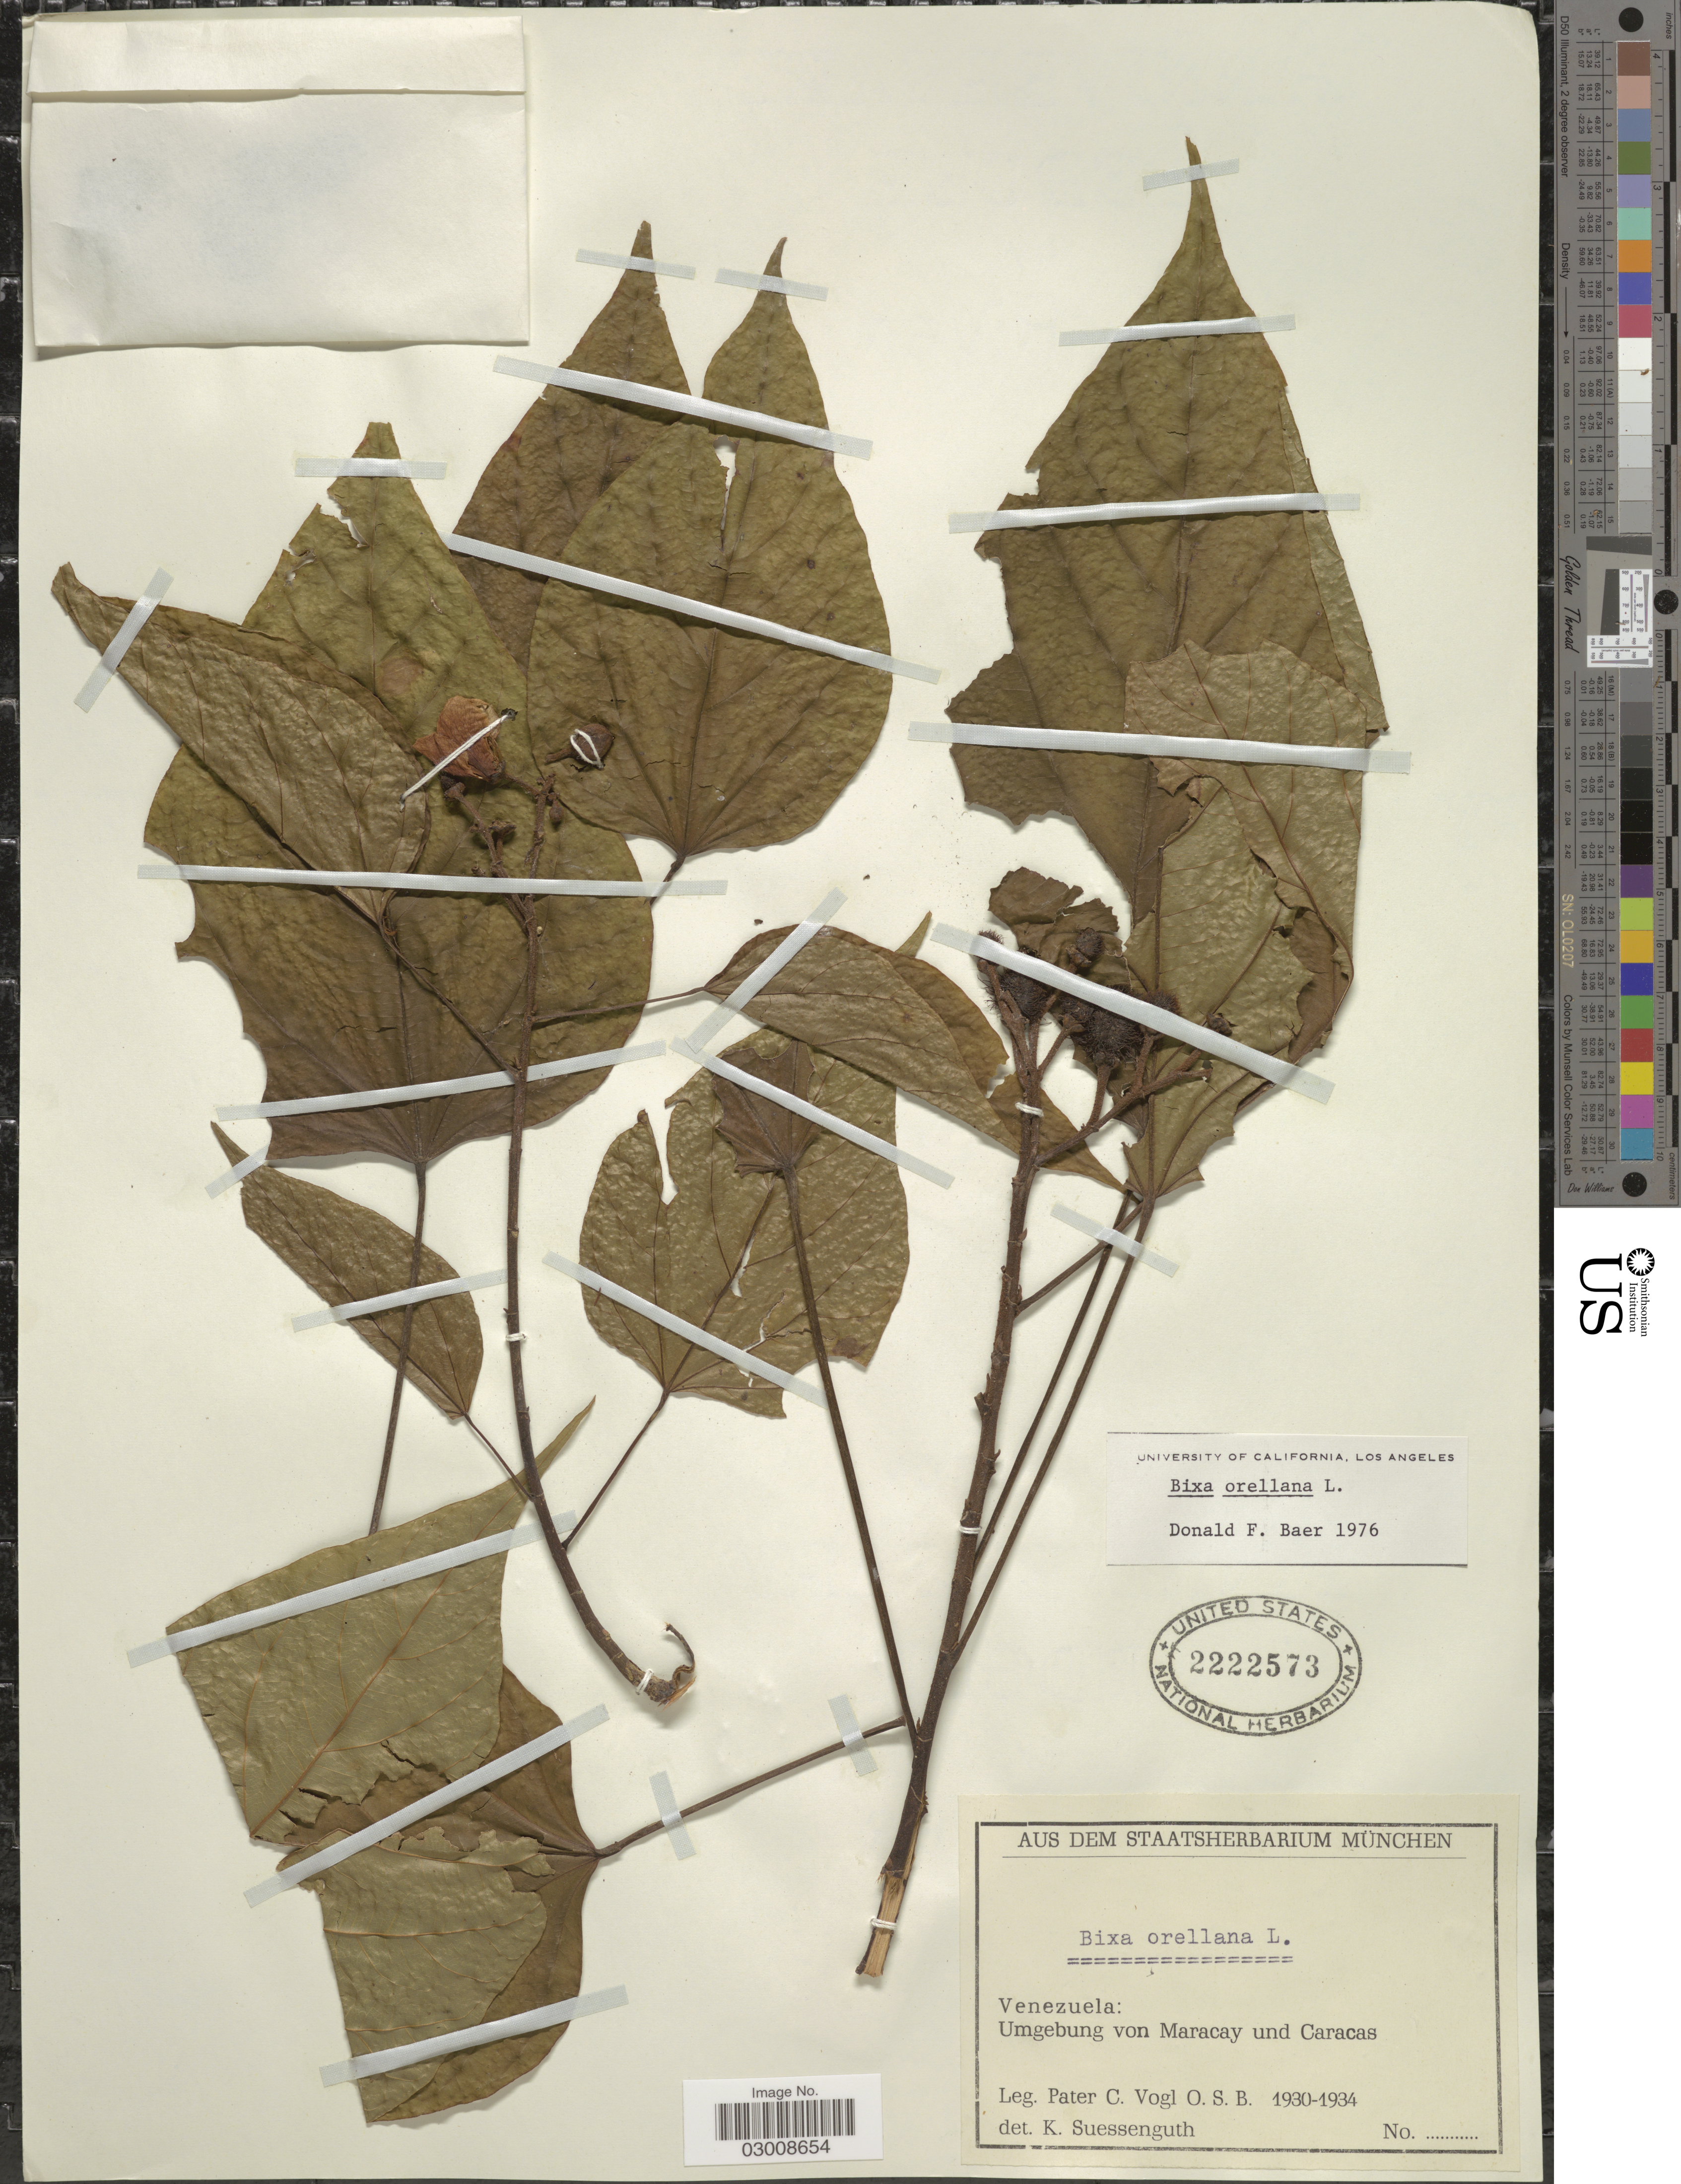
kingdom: Plantae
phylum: Tracheophyta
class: Magnoliopsida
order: Malvales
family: Bixaceae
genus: Bixa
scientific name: Bixa orellana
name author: L.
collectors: P. Vogl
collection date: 1930/1934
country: Venezuela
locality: Umgebung von Maracay und Caracas.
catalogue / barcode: US 2222573